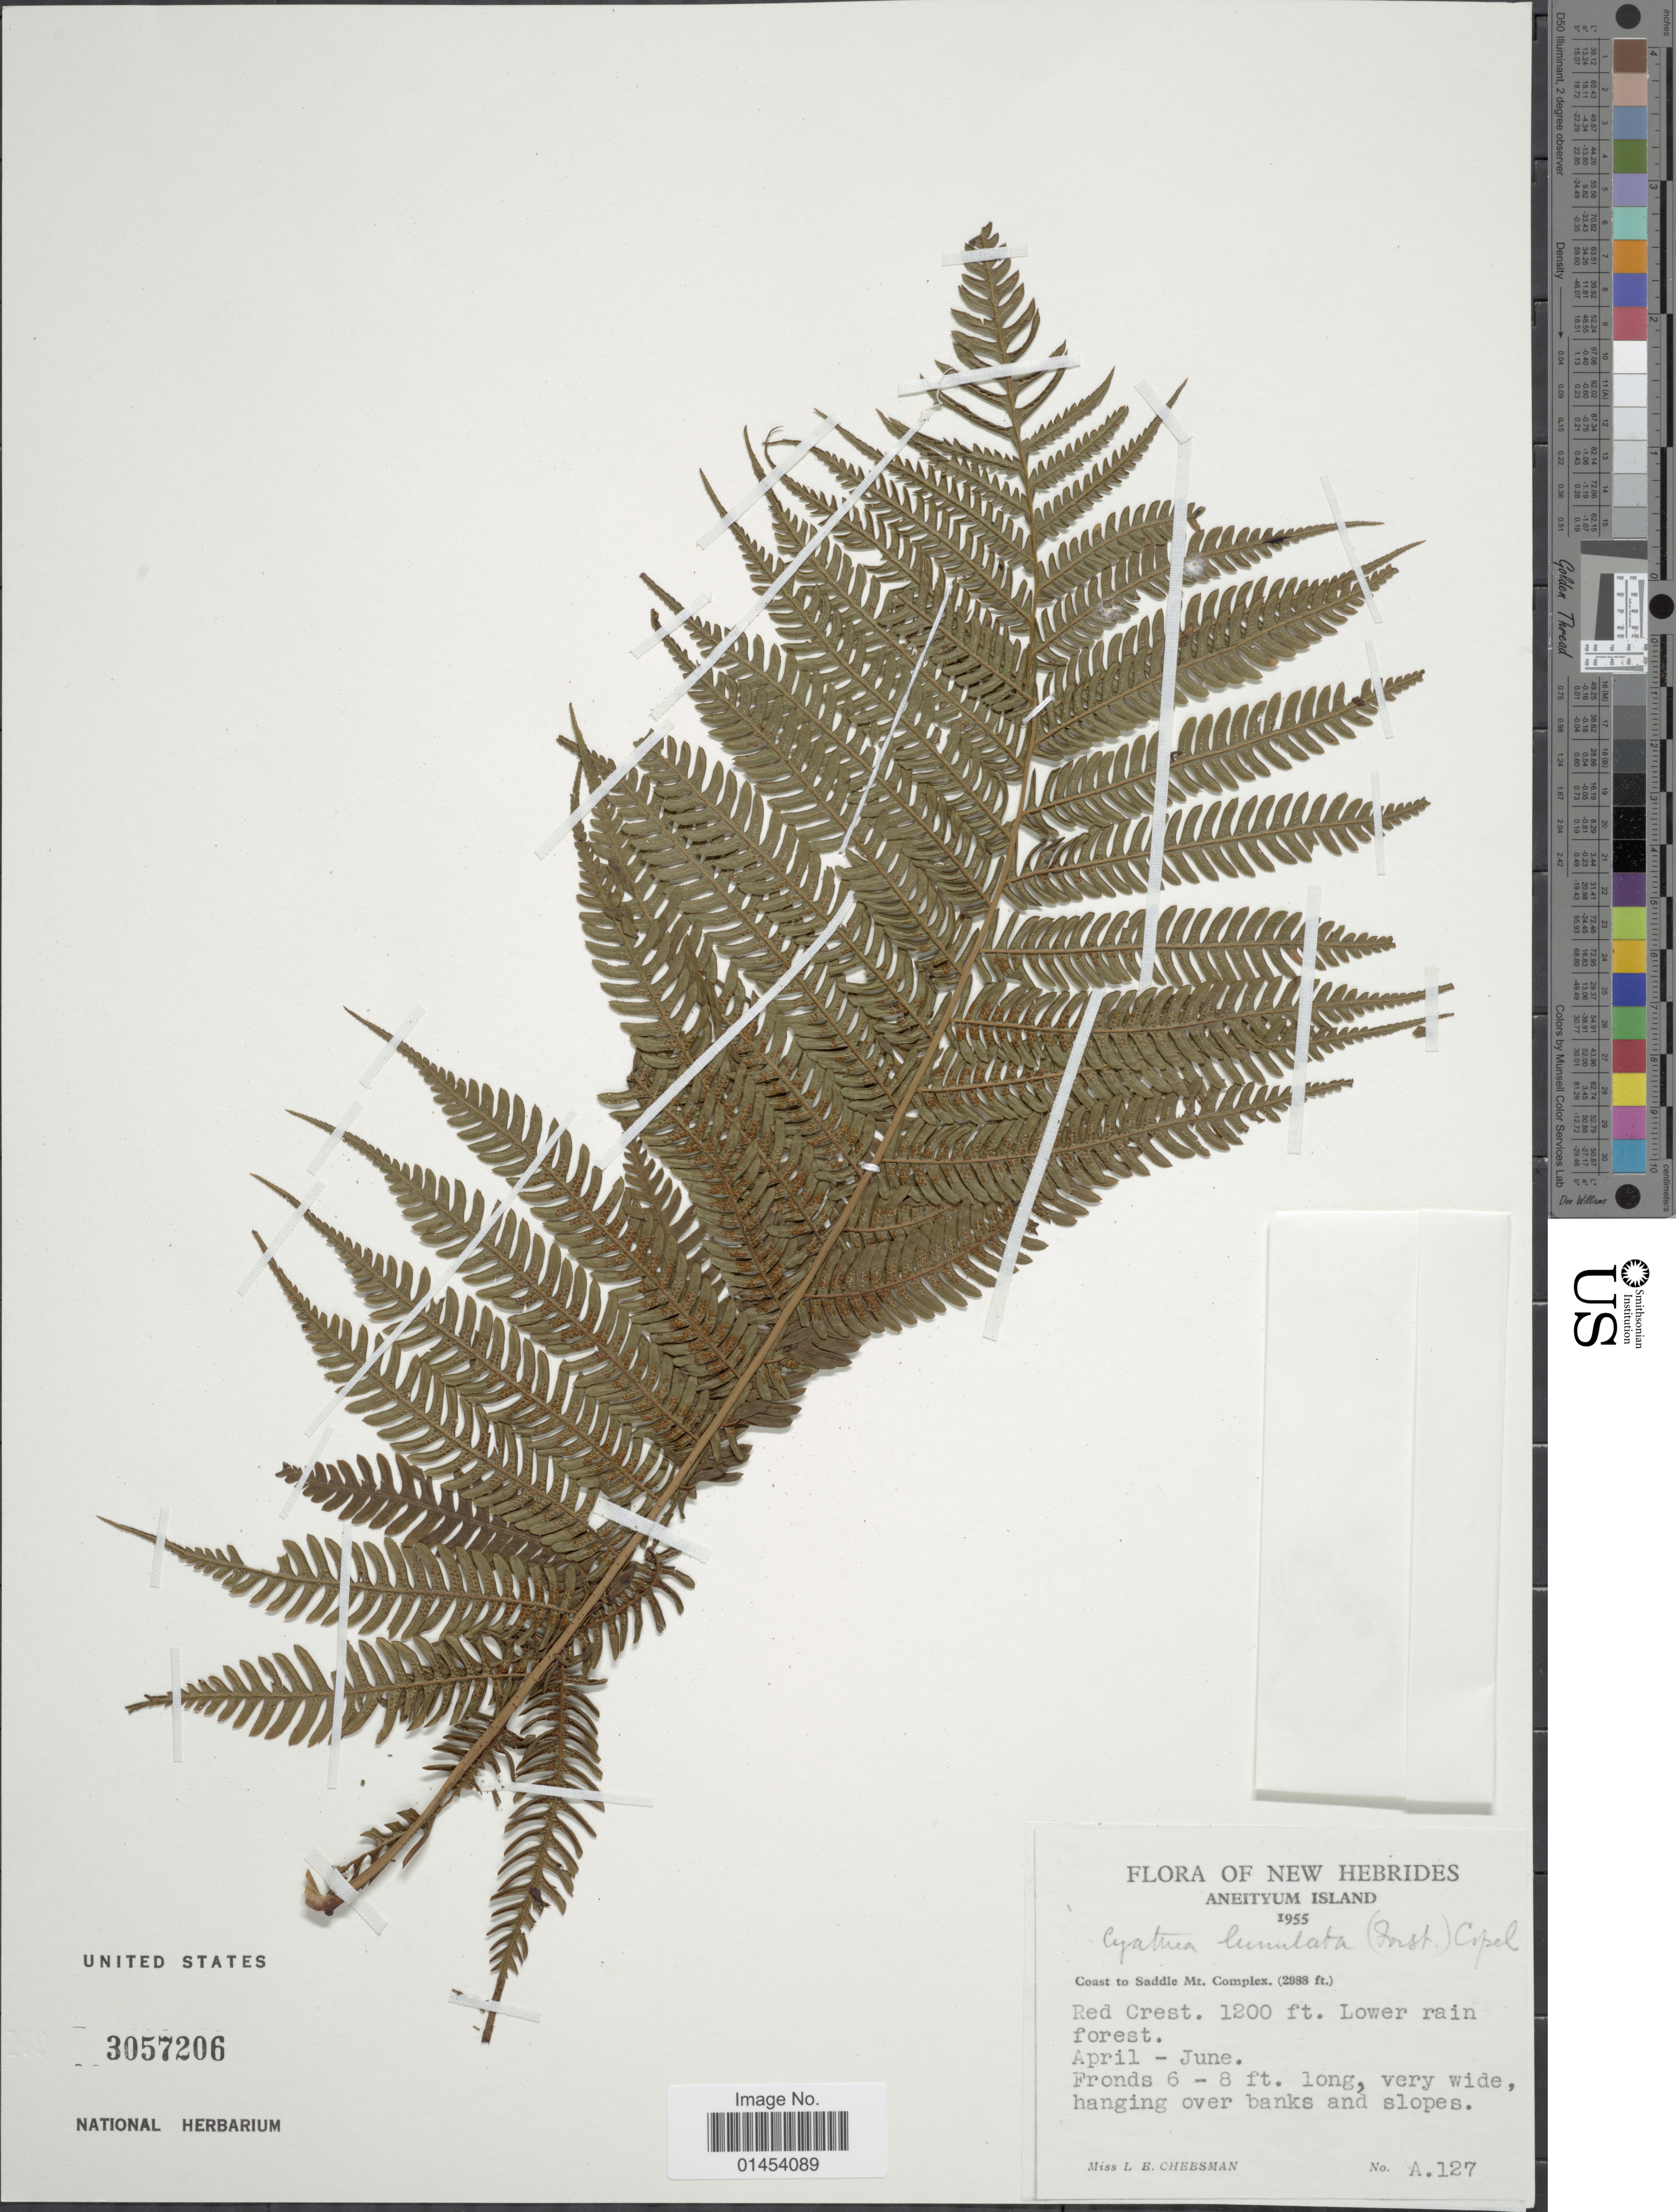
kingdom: Plantae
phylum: Tracheophyta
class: Polypodiopsida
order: Cyatheales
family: Cyatheaceae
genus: Cyathea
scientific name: Cyathea lunulata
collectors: L. E. Cheesman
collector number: A.127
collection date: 1955-04/1955-06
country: Vanuatu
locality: New Hebrides. Aneityum Island. Coast to Saddle Mt. Complex, forest.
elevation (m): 366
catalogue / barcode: US 3057206